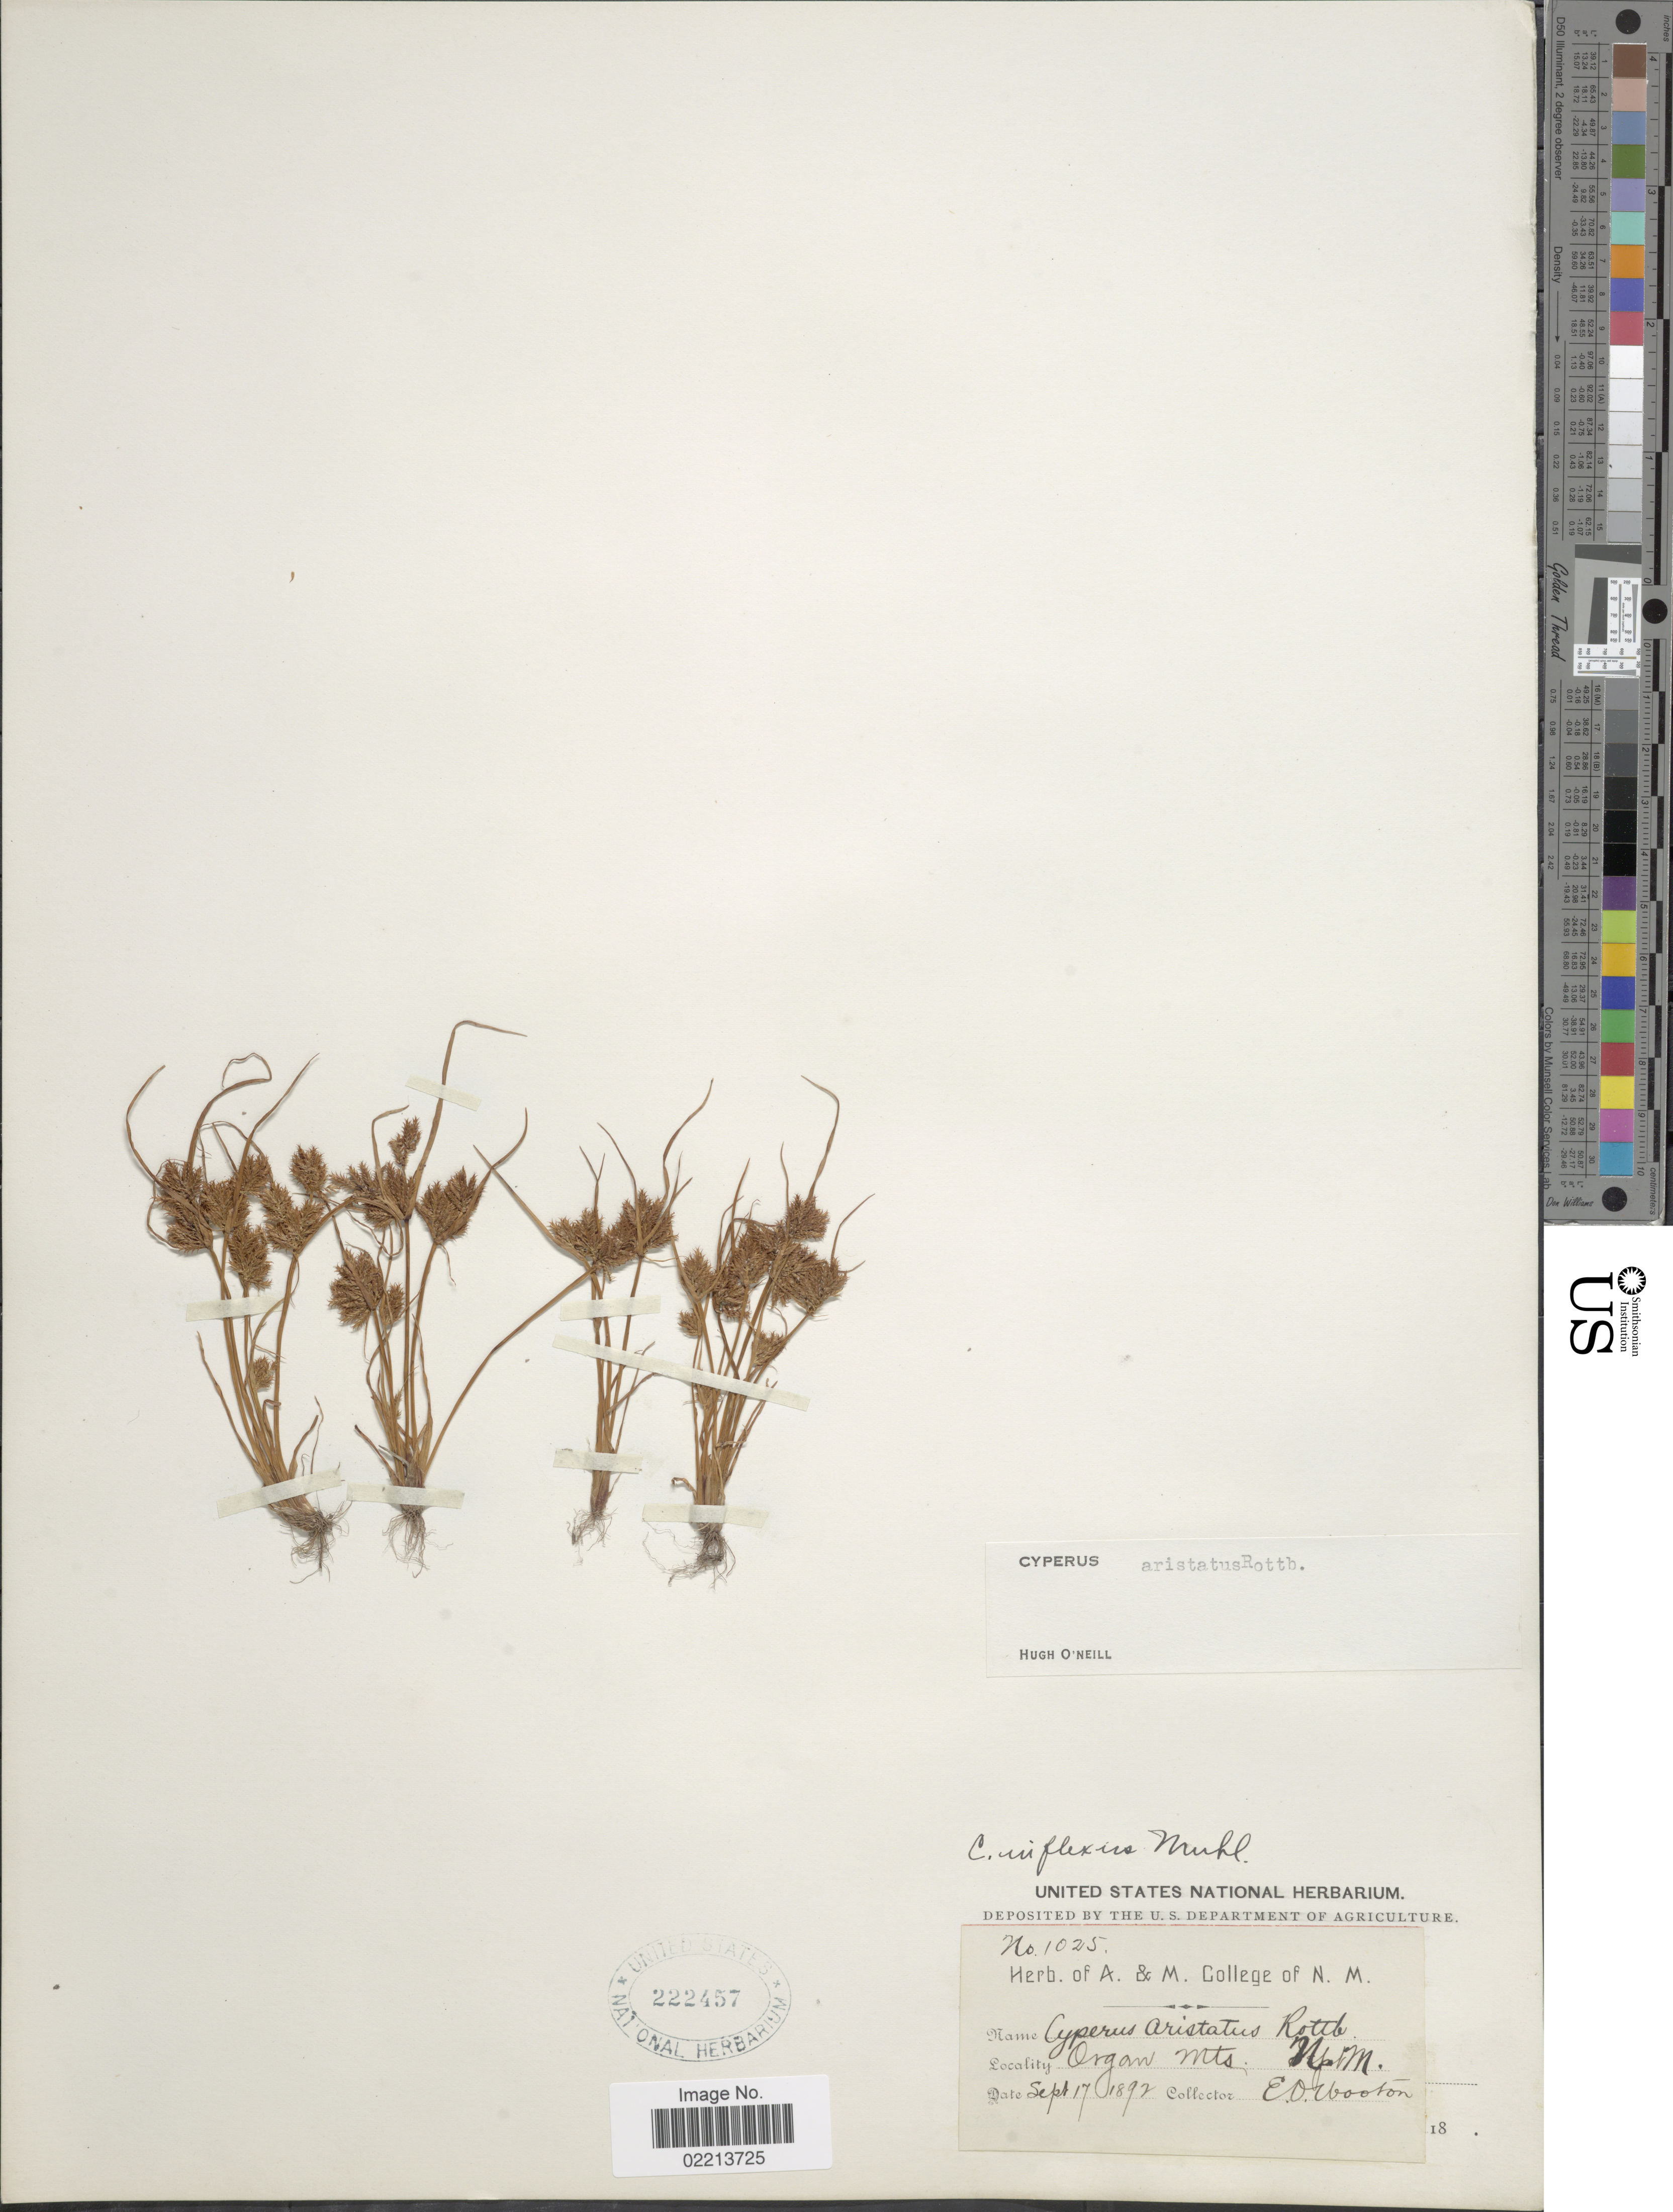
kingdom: Plantae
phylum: Tracheophyta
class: Liliopsida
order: Poales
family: Cyperaceae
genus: Cyperus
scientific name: Cyperus squarrosus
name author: L.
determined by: Strong, Mark T., (BOT), Smithsonian Institution - National Museum of Natural History (UNITED STATES)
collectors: E. O. Wooton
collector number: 1025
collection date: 1892-09-17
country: United States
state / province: New Mexico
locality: Organ Mts.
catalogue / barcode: US 222457